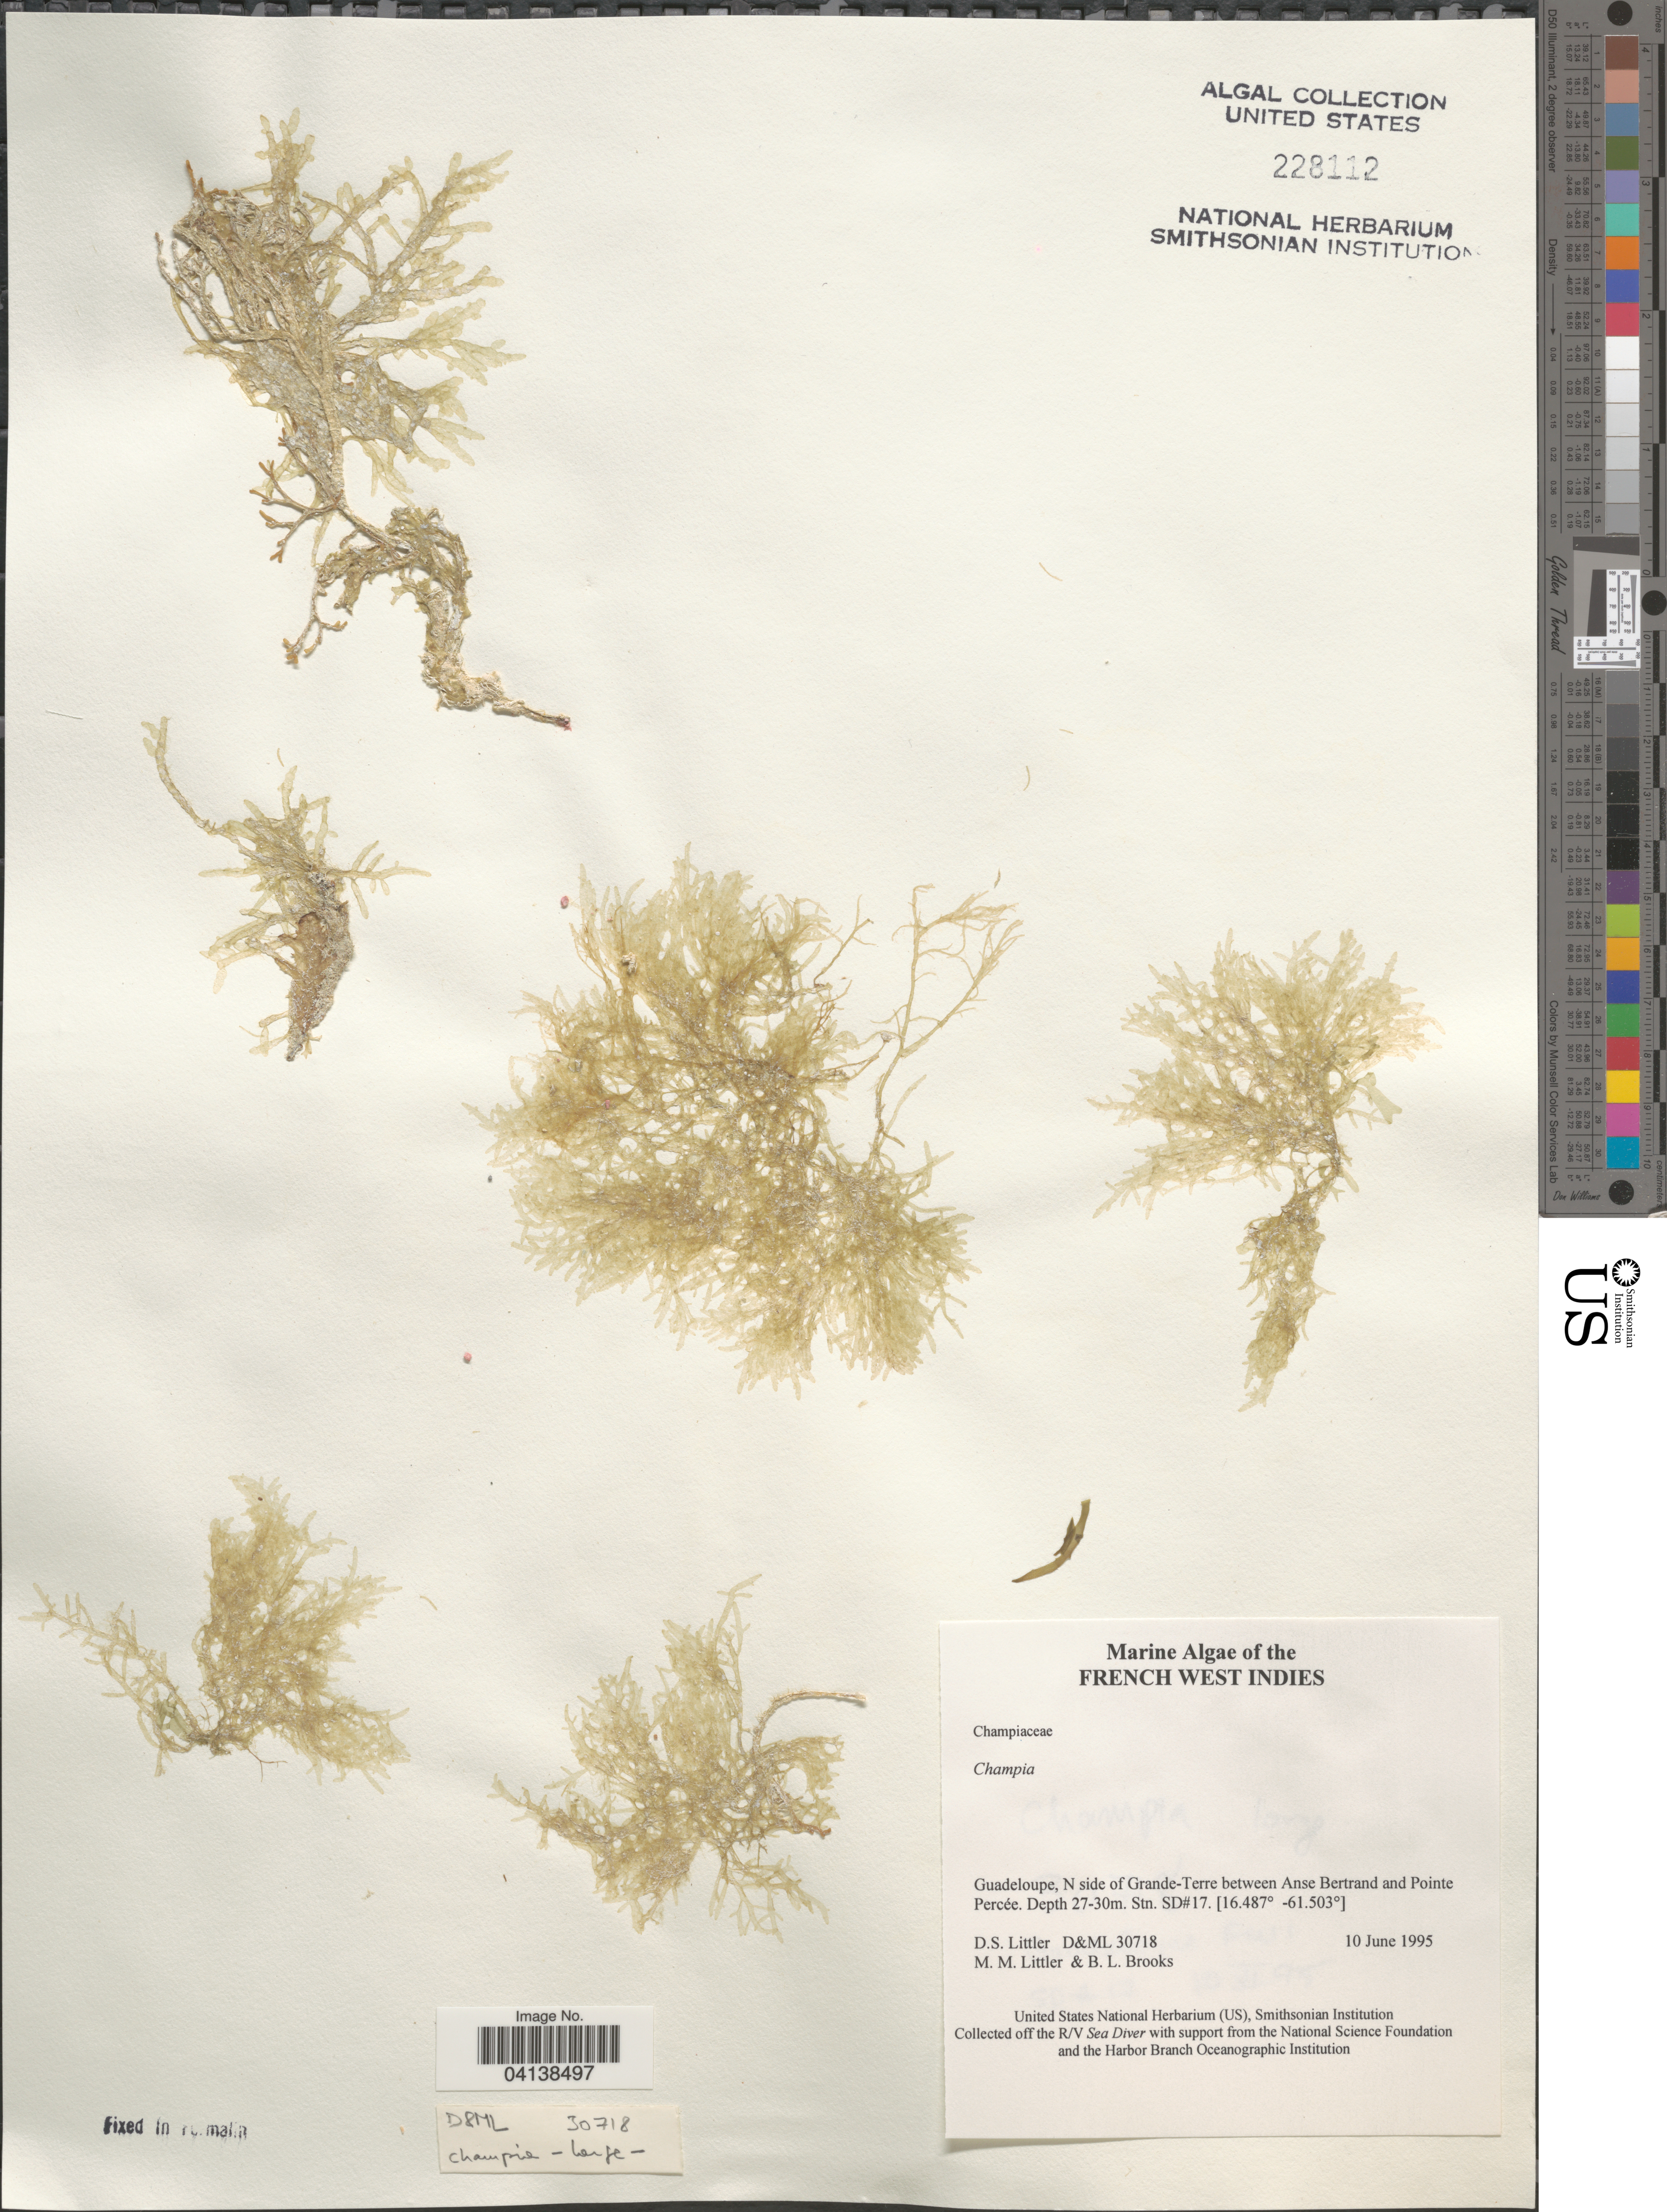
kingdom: Plantae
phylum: Rhodophyta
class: Florideophyceae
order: Rhodymeniales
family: Champiaceae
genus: Champia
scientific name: Champia sp.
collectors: D. S. Littler & B. Brooks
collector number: D&ML 30718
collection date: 1995-06-10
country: Guadeloupe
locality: French West Indies. N side of Grande-Terre between Anse Bertrand and Pointe Percée. Stn. SD#17.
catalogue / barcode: US 228112